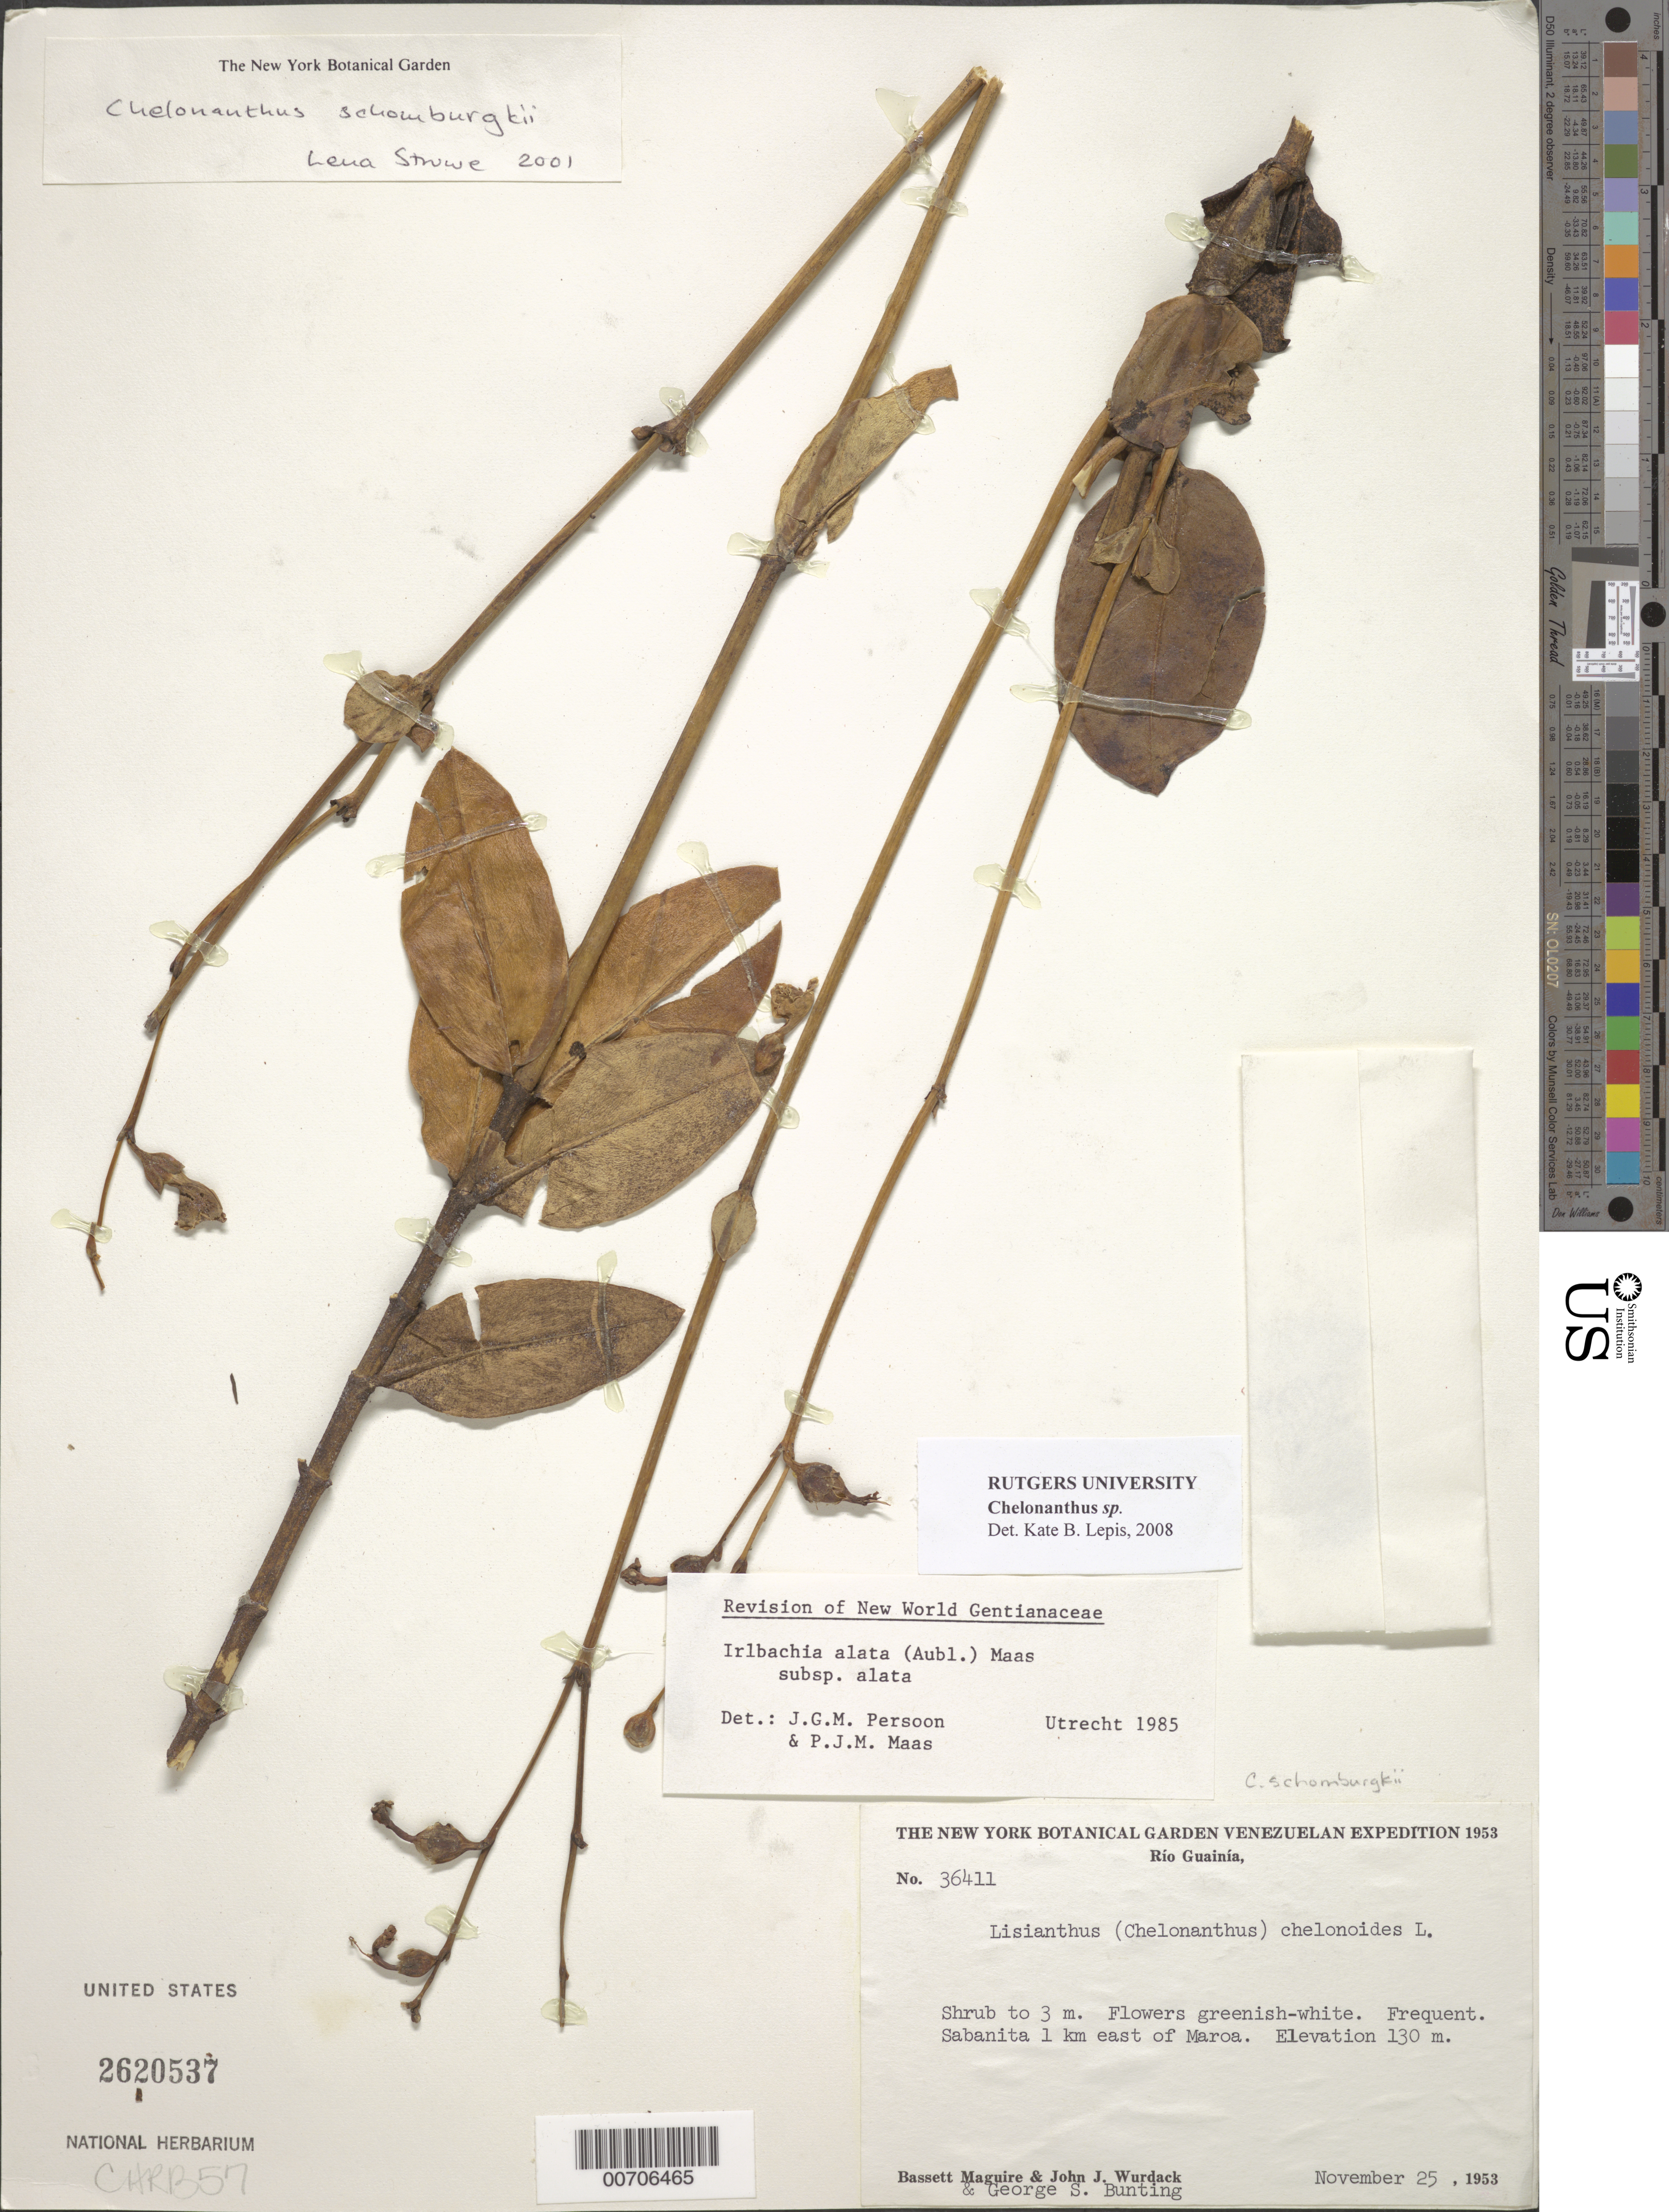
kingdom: Plantae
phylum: Tracheophyta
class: Magnoliopsida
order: Gentianales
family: Gentianaceae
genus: Chelonanthus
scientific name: Chelonanthus sp.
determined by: Lepis, Kate B.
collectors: B. Maguire, J. J. Wurdack & G. S. Bunting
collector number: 36411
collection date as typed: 25-Nov-53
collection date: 1953-11-25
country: Venezuela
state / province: Amazonas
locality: Río Guainía, 1 km E of Maroa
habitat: Sabanita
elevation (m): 130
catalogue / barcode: US 2620537